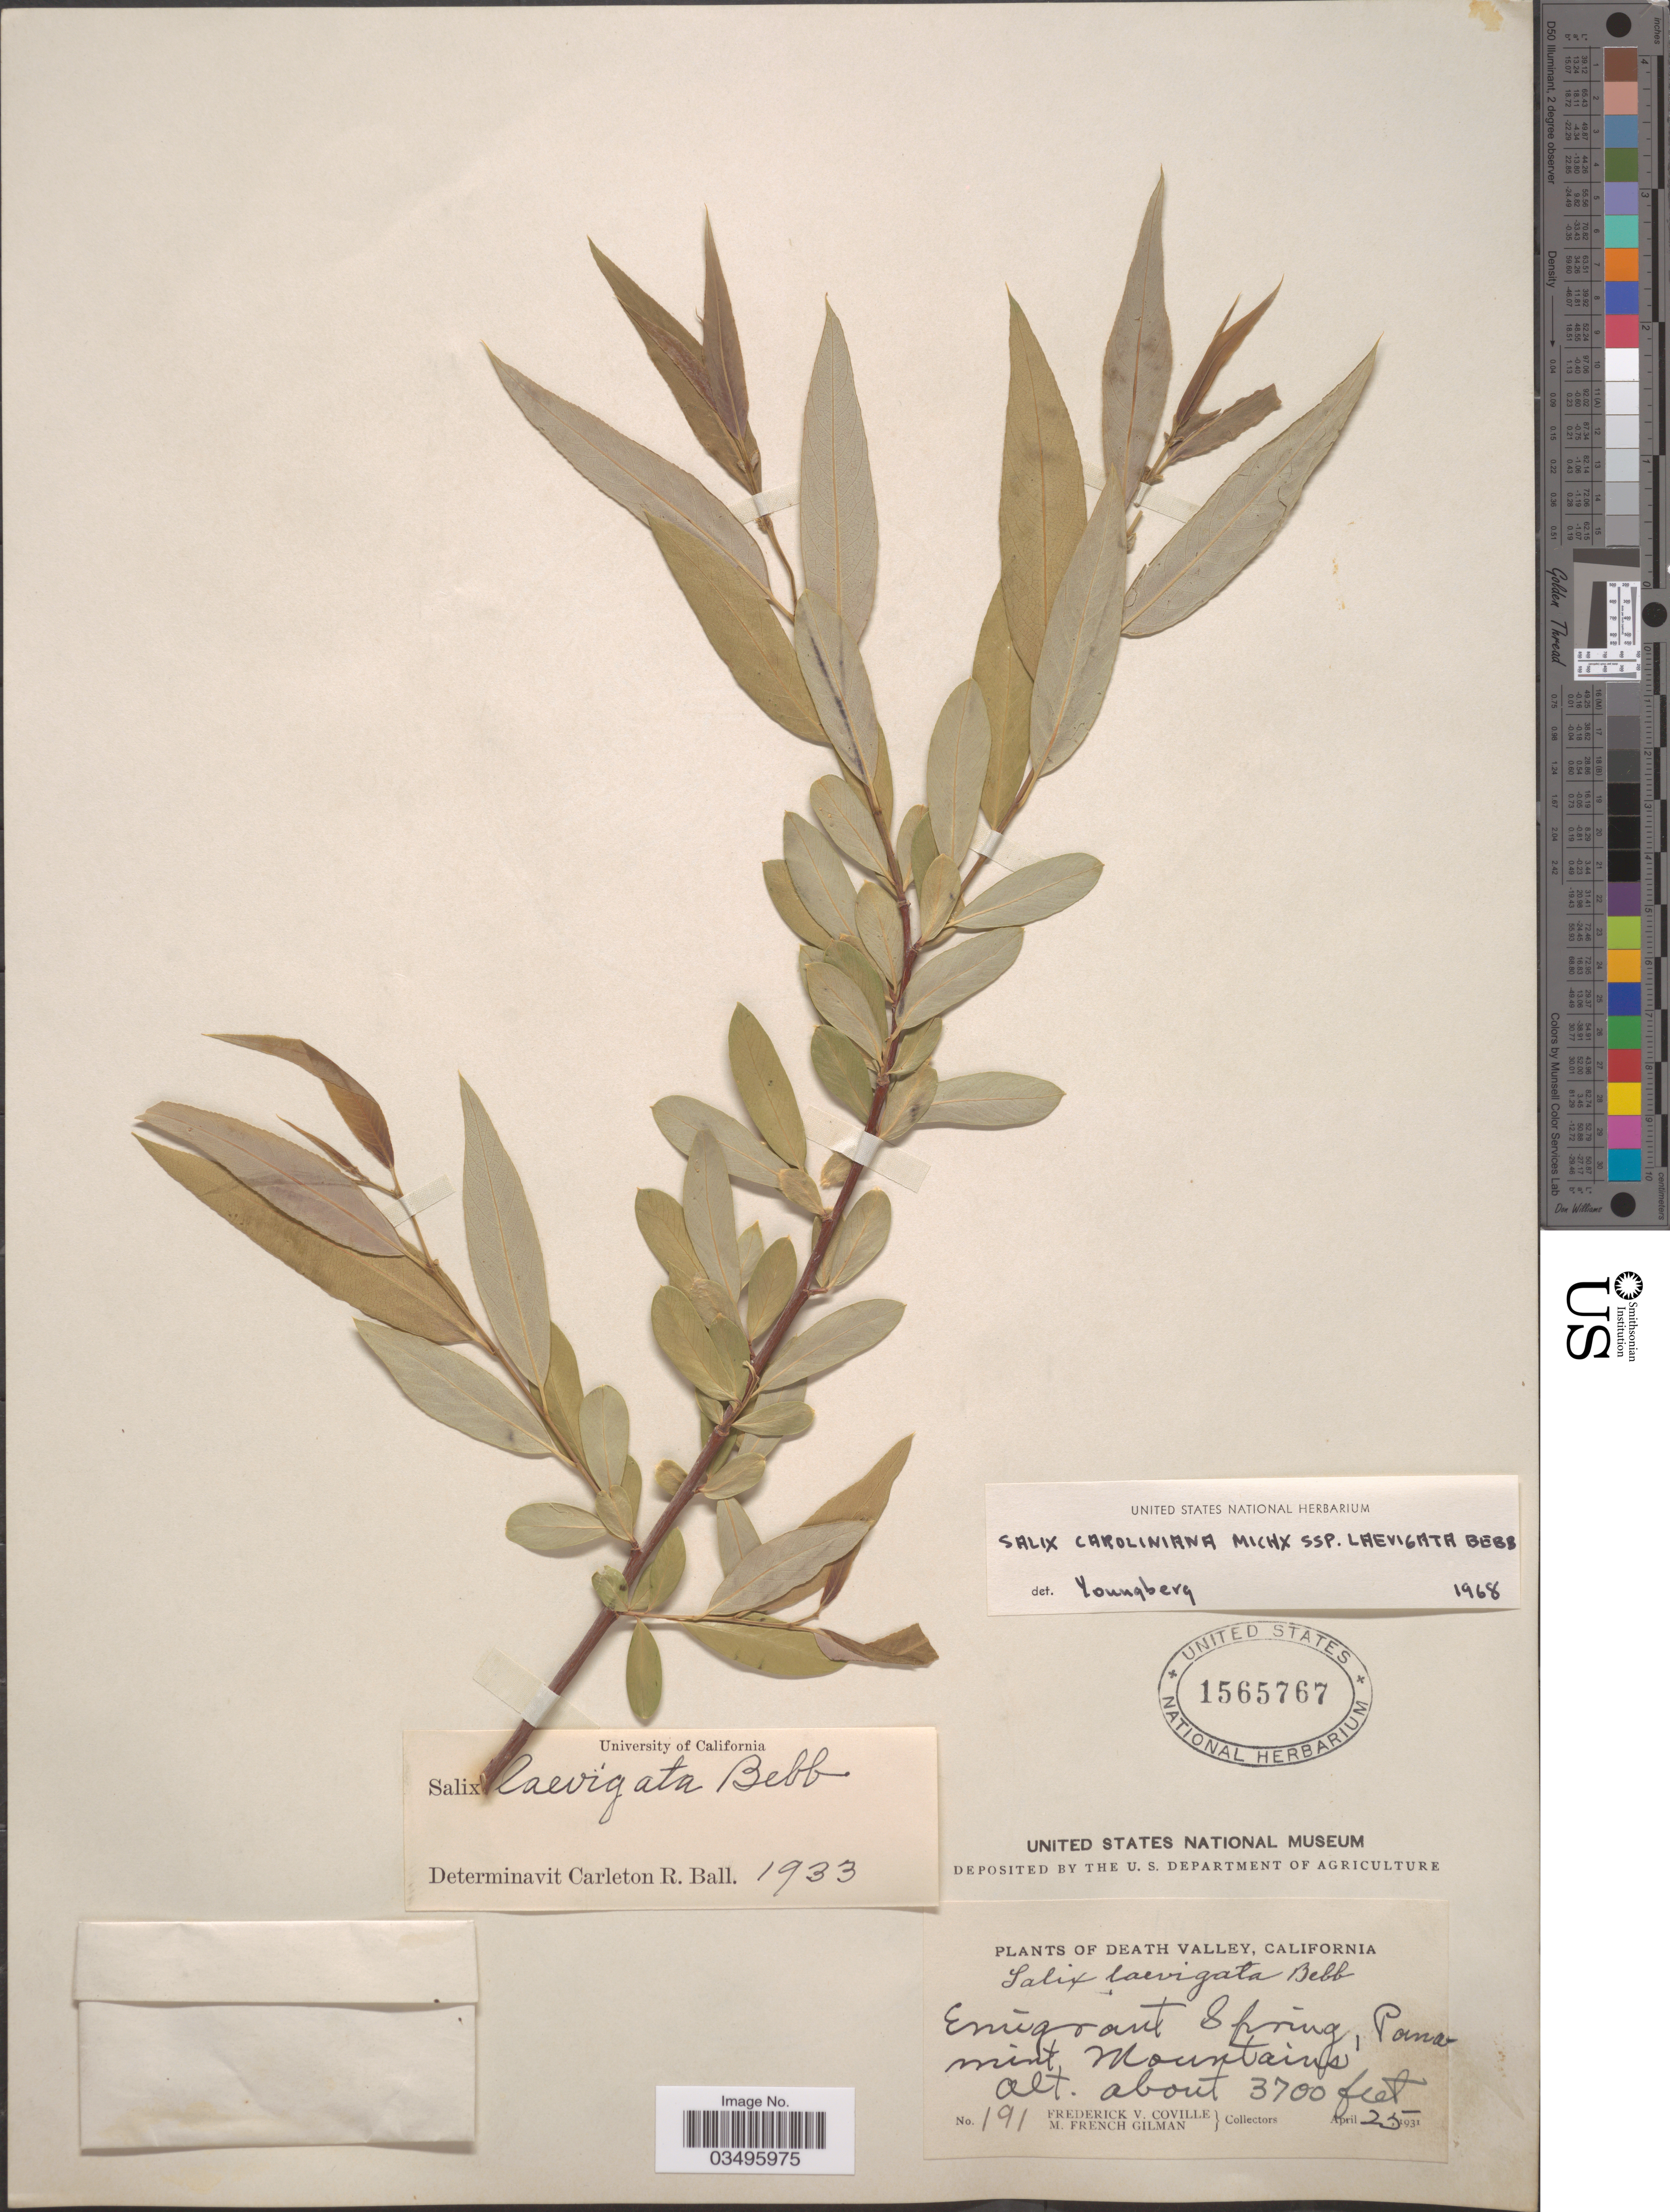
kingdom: Plantae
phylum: Tracheophyta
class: Magnoliopsida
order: Malpighiales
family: Salicaceae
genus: Salix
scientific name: Salix caroliniana subsp. laevigata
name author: Bebb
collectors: F. V. Coville & M. F. Gilman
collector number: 191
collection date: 1931-04-25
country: United States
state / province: California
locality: Death Valley. Emigrant Spring, Panamint Mountains.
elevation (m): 1128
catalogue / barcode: US 1565767